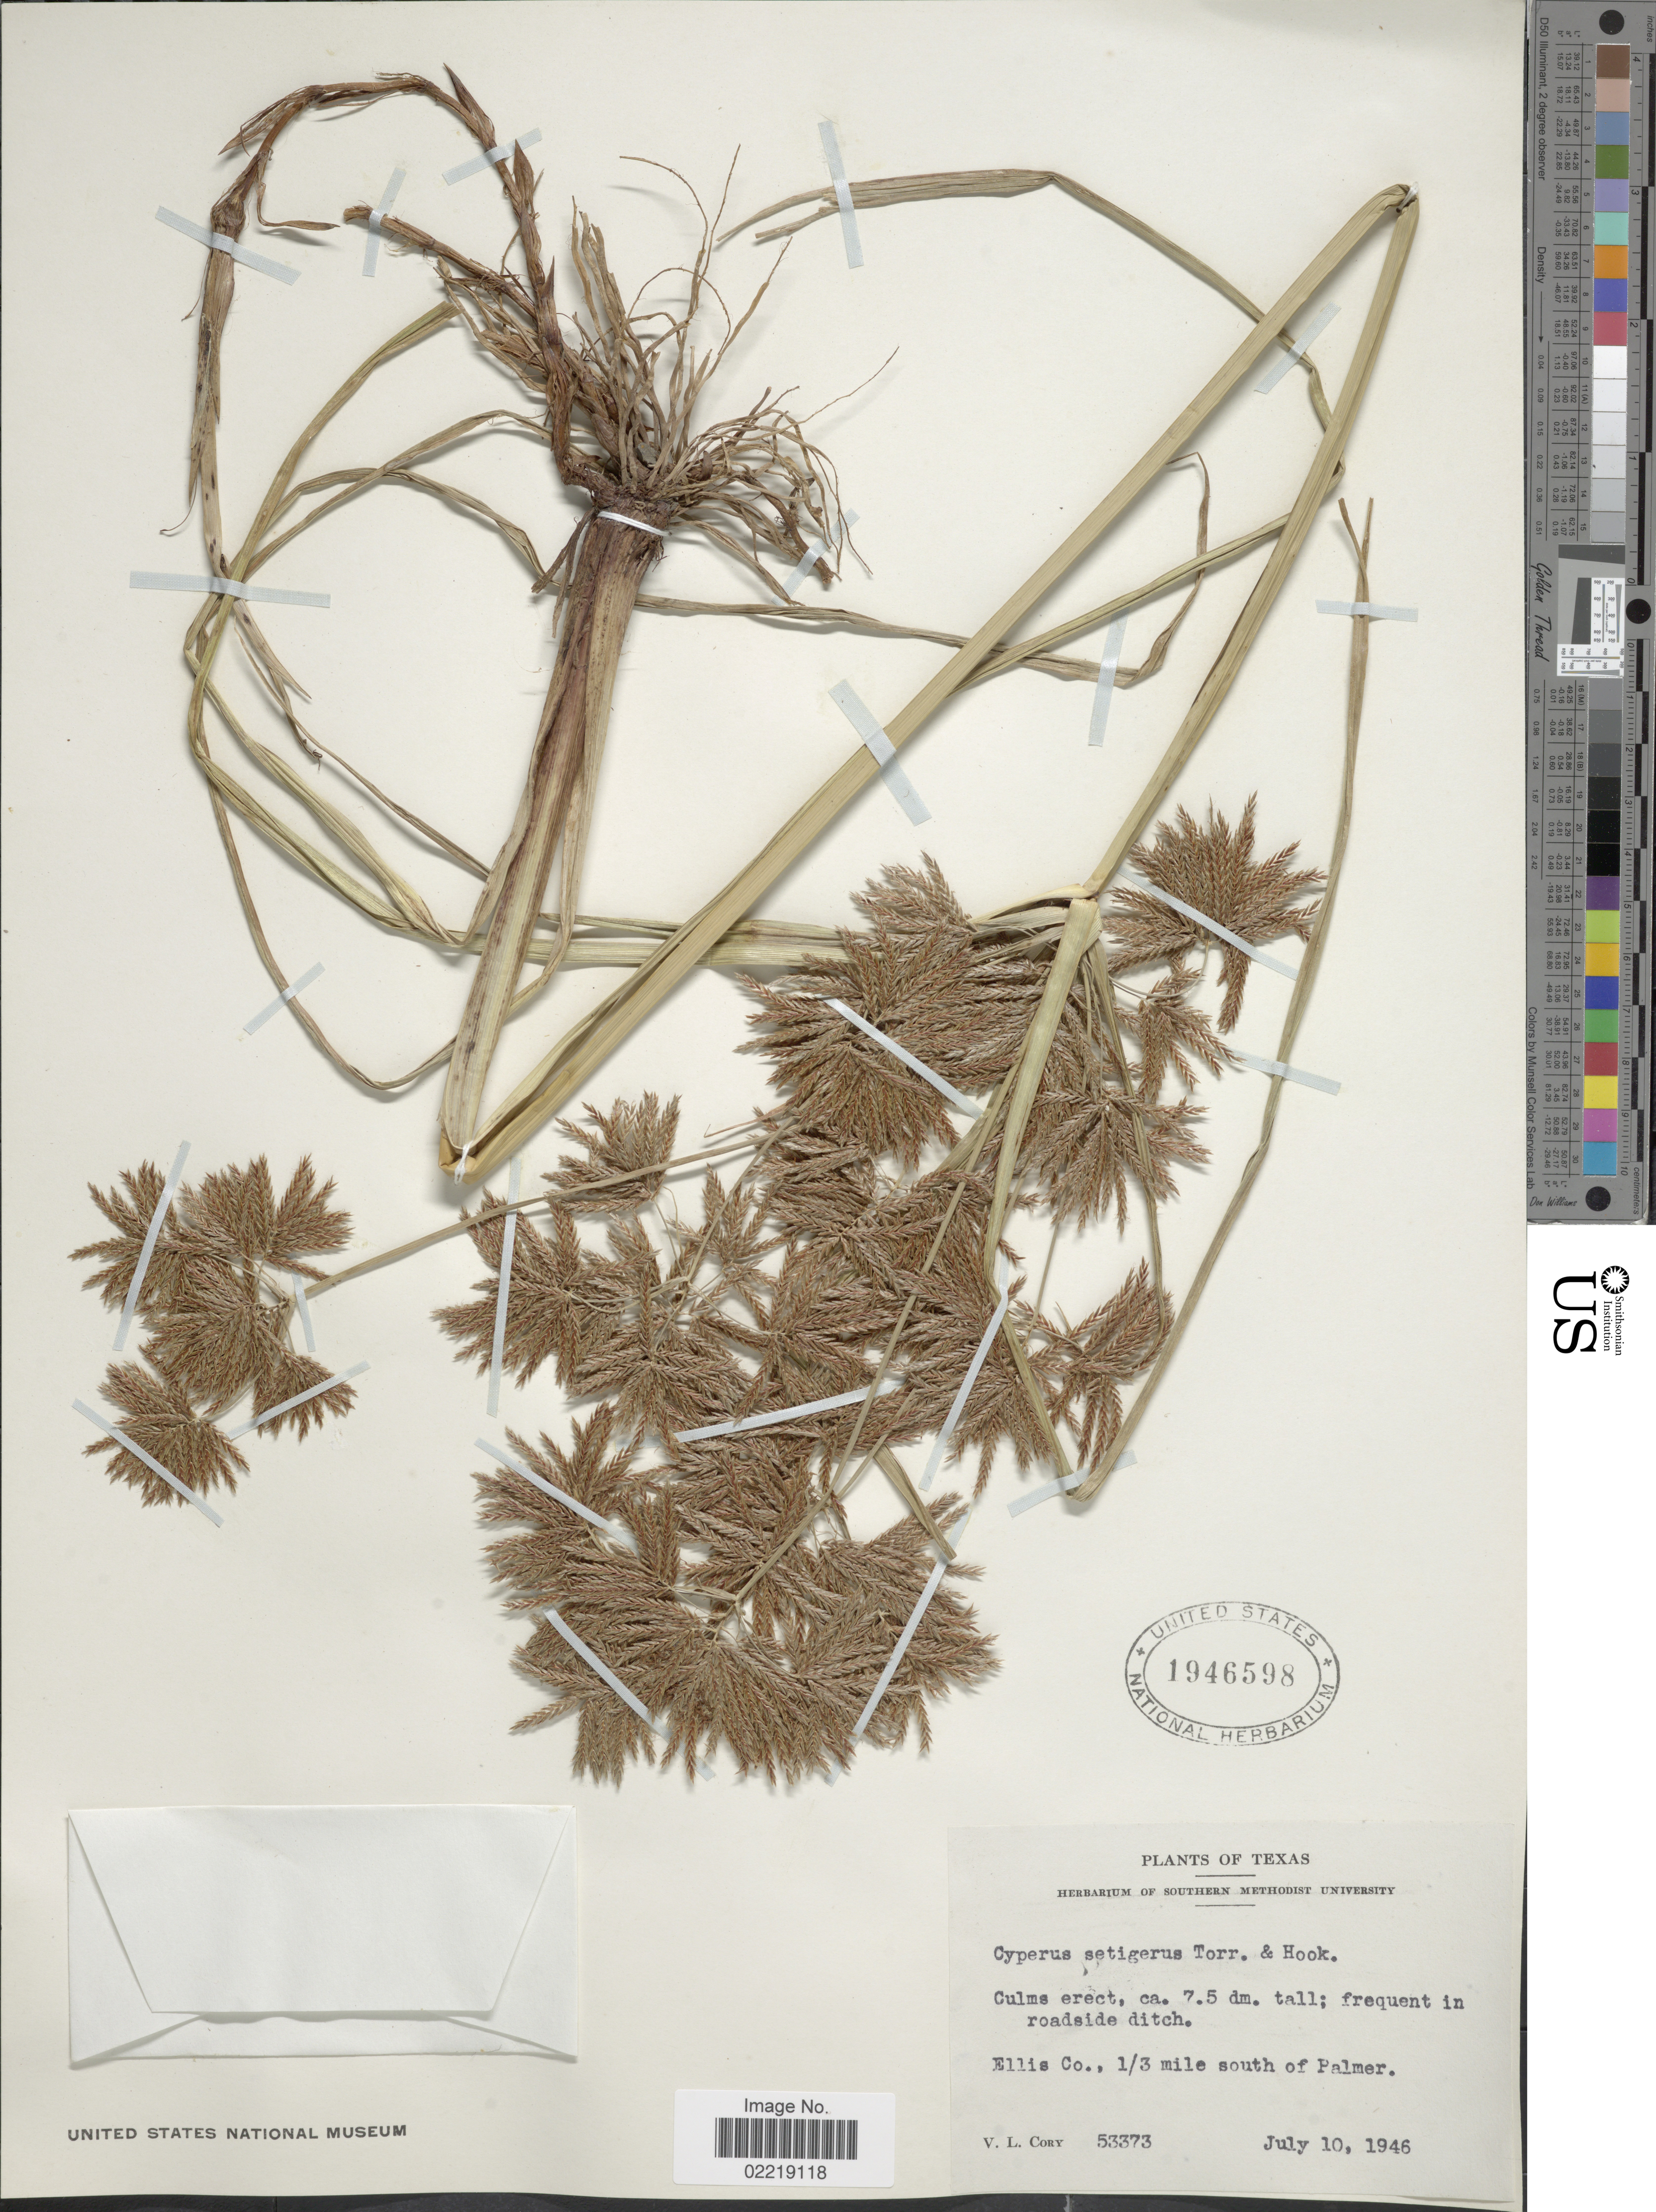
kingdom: Plantae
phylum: Tracheophyta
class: Liliopsida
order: Poales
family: Cyperaceae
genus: Cyperus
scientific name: Cyperus setigerus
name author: Torr. & Hook.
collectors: V. Cory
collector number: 53373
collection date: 1946-07-10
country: United States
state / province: Texas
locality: Ellis Co., 1/3 mile south of Palmer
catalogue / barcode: US 1946598